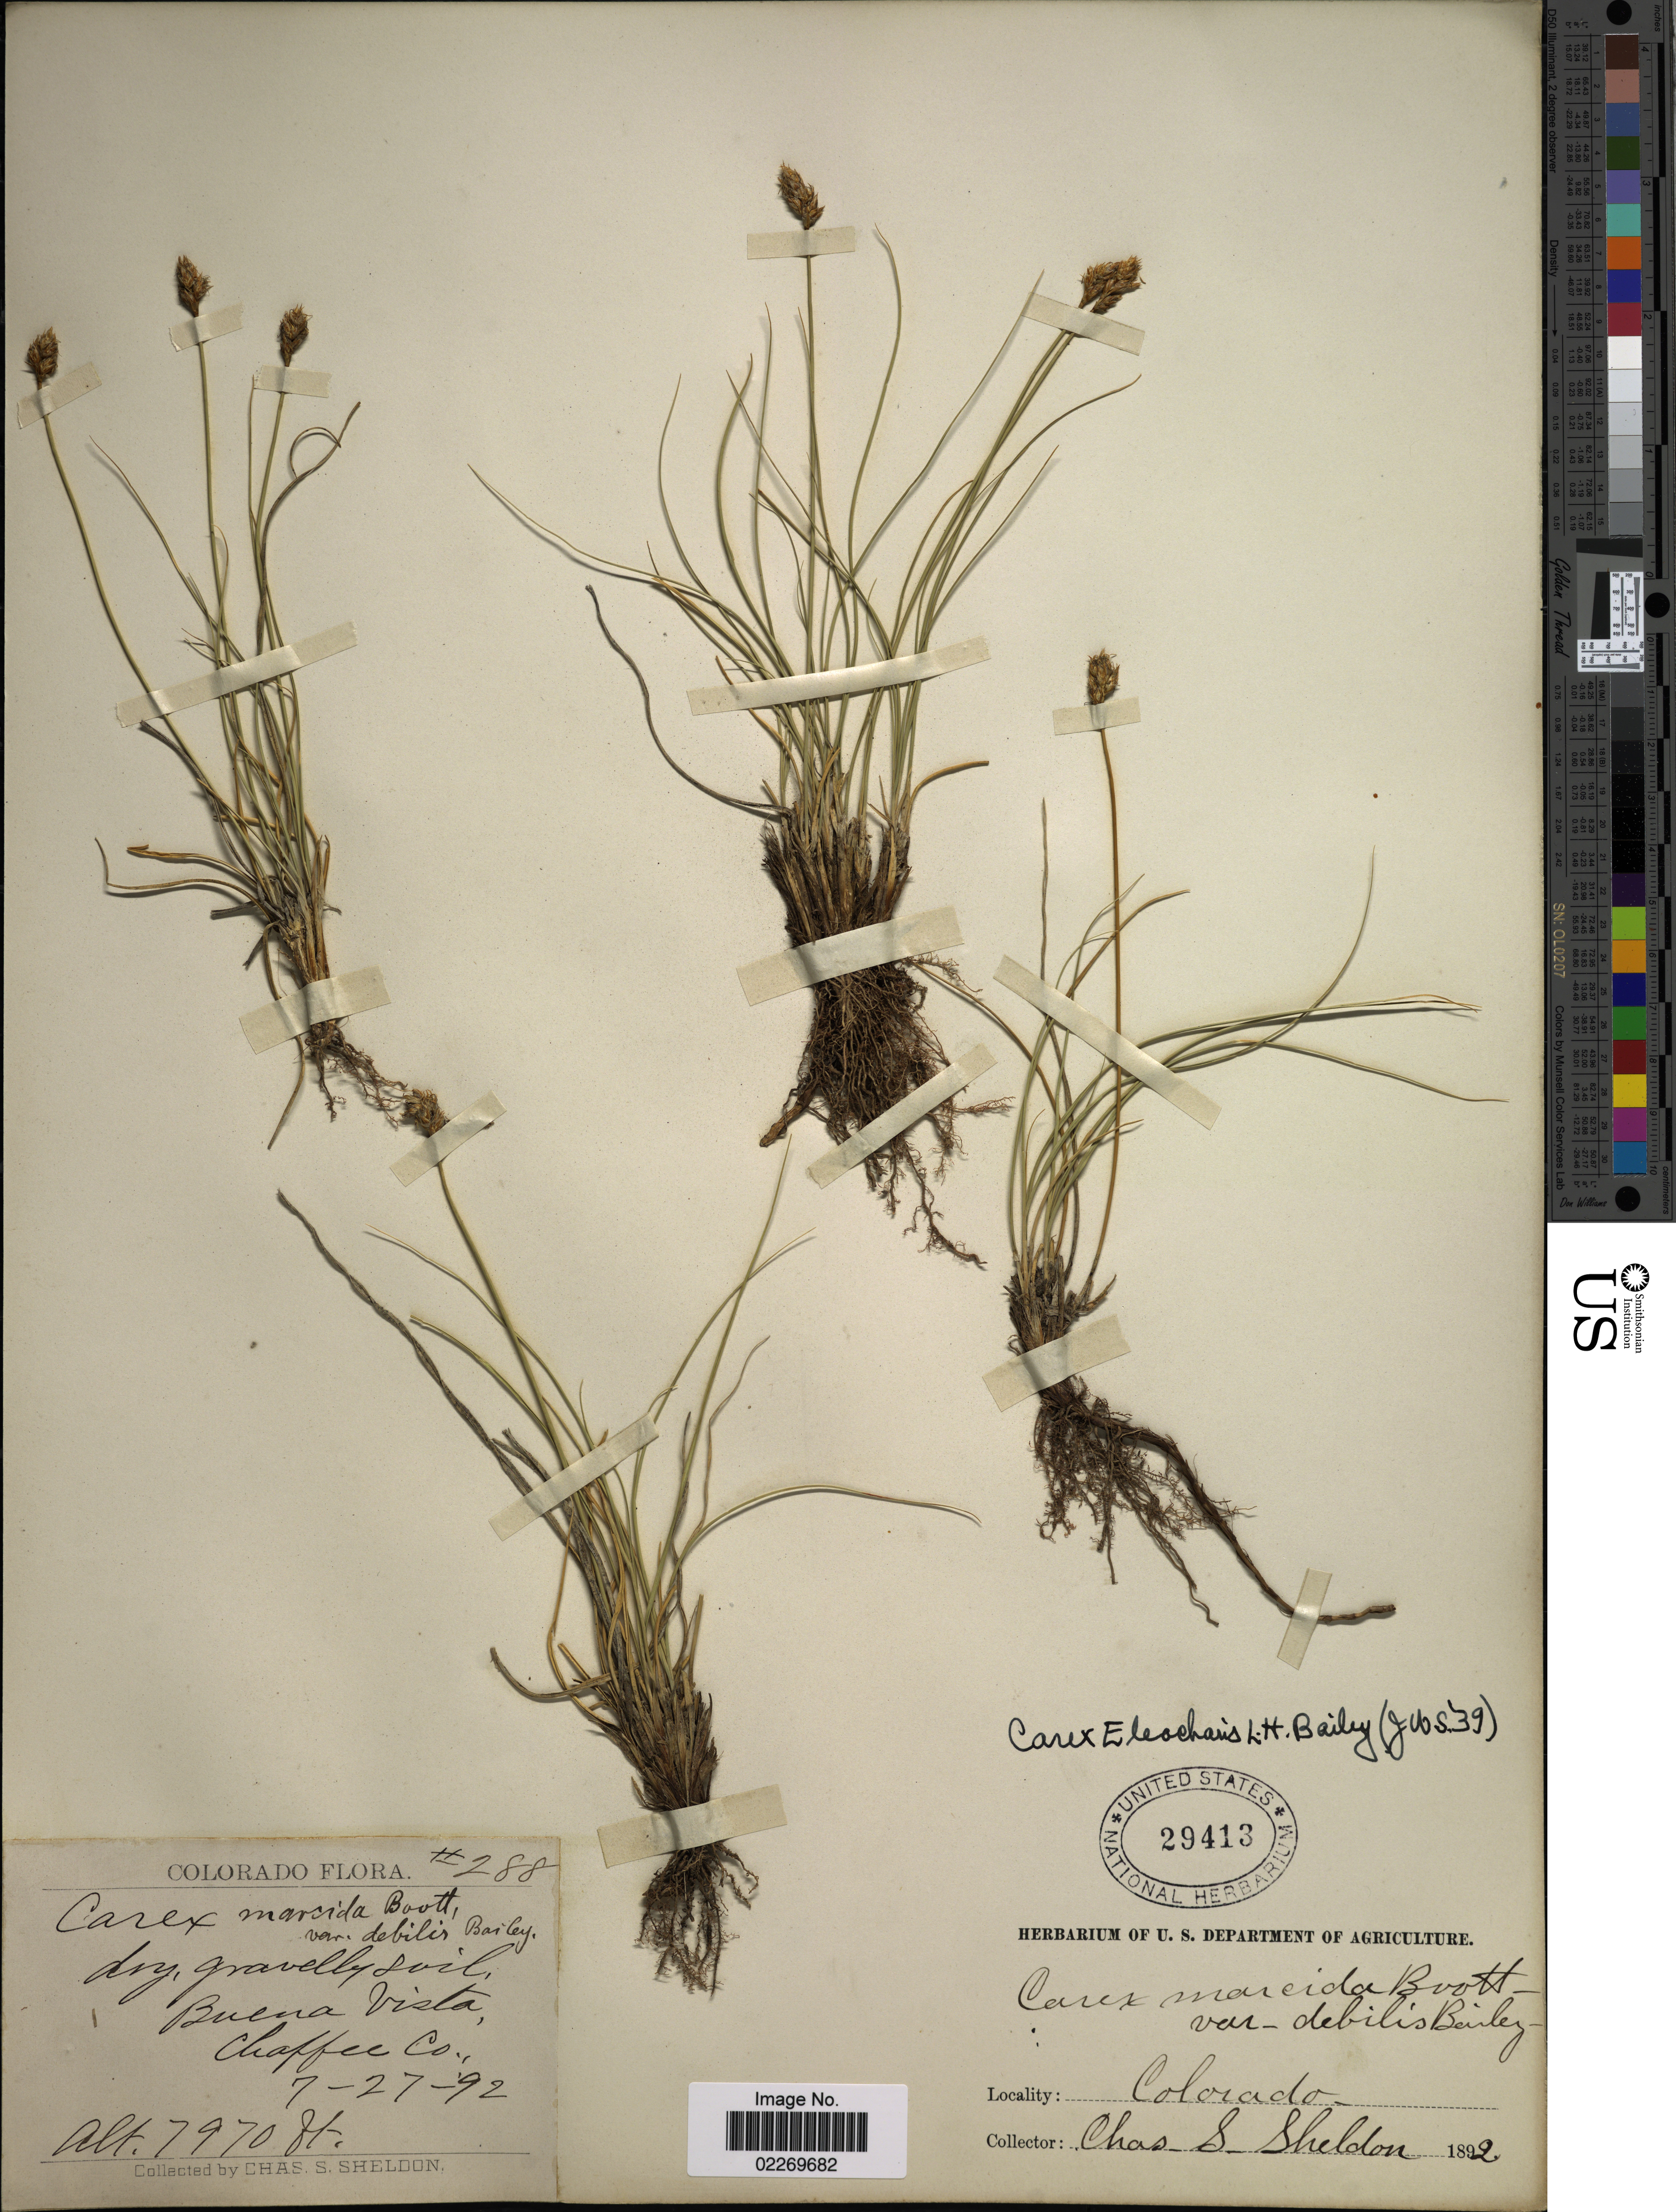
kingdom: Plantae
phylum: Tracheophyta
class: Liliopsida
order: Poales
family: Cyperaceae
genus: Carex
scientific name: Carex eleocharis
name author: L.H. Bailey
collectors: C. S. Sheldon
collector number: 288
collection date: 1892-07-27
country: United States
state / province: Colorado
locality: Buena Vista, Chaffee Co.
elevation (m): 2429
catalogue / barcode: US 29413